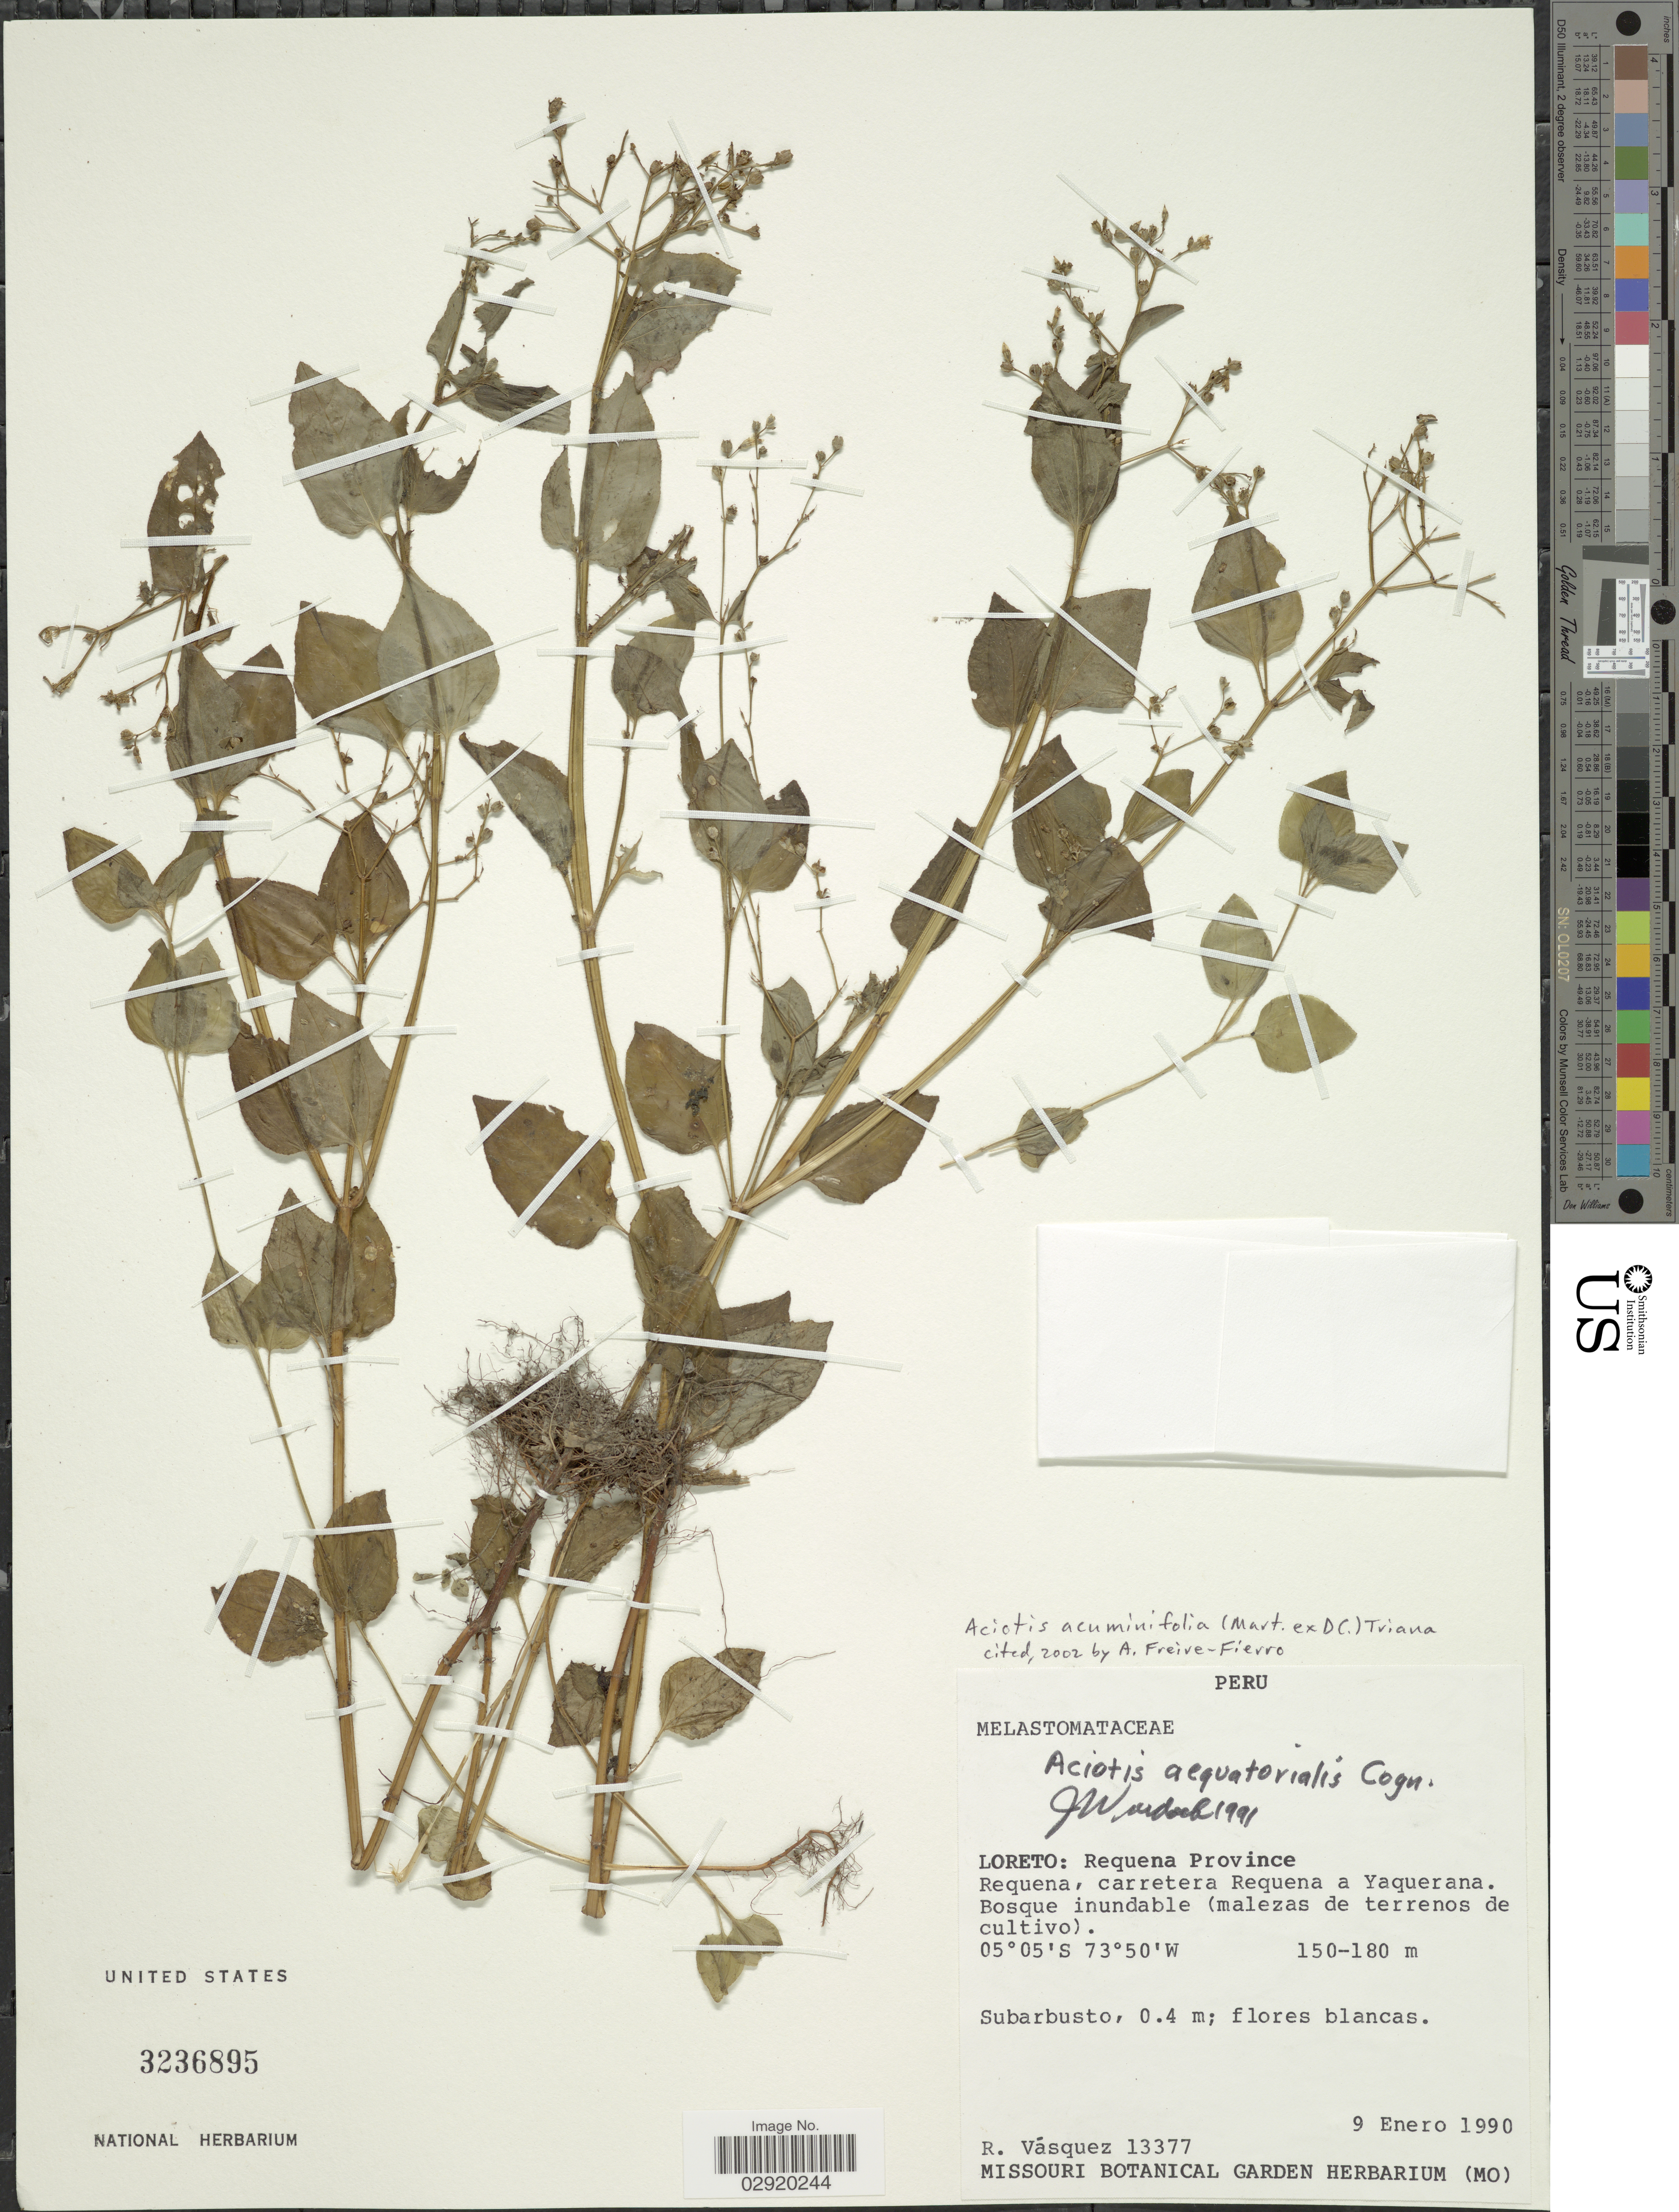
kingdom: Plantae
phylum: Tracheophyta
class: Magnoliopsida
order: Myrtales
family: Melastomataceae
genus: Aciotis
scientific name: Aciotis acuminifolia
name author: (Mart. ex DC.) Triana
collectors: R. Vásquez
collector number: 13377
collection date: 1990-01-09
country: Peru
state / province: Loreto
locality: Requeno Province. Requeno, carretera Requena a Yaquerana. Bosque inundable (malezas de terrenos de cultivo).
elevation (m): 150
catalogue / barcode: US 3236895